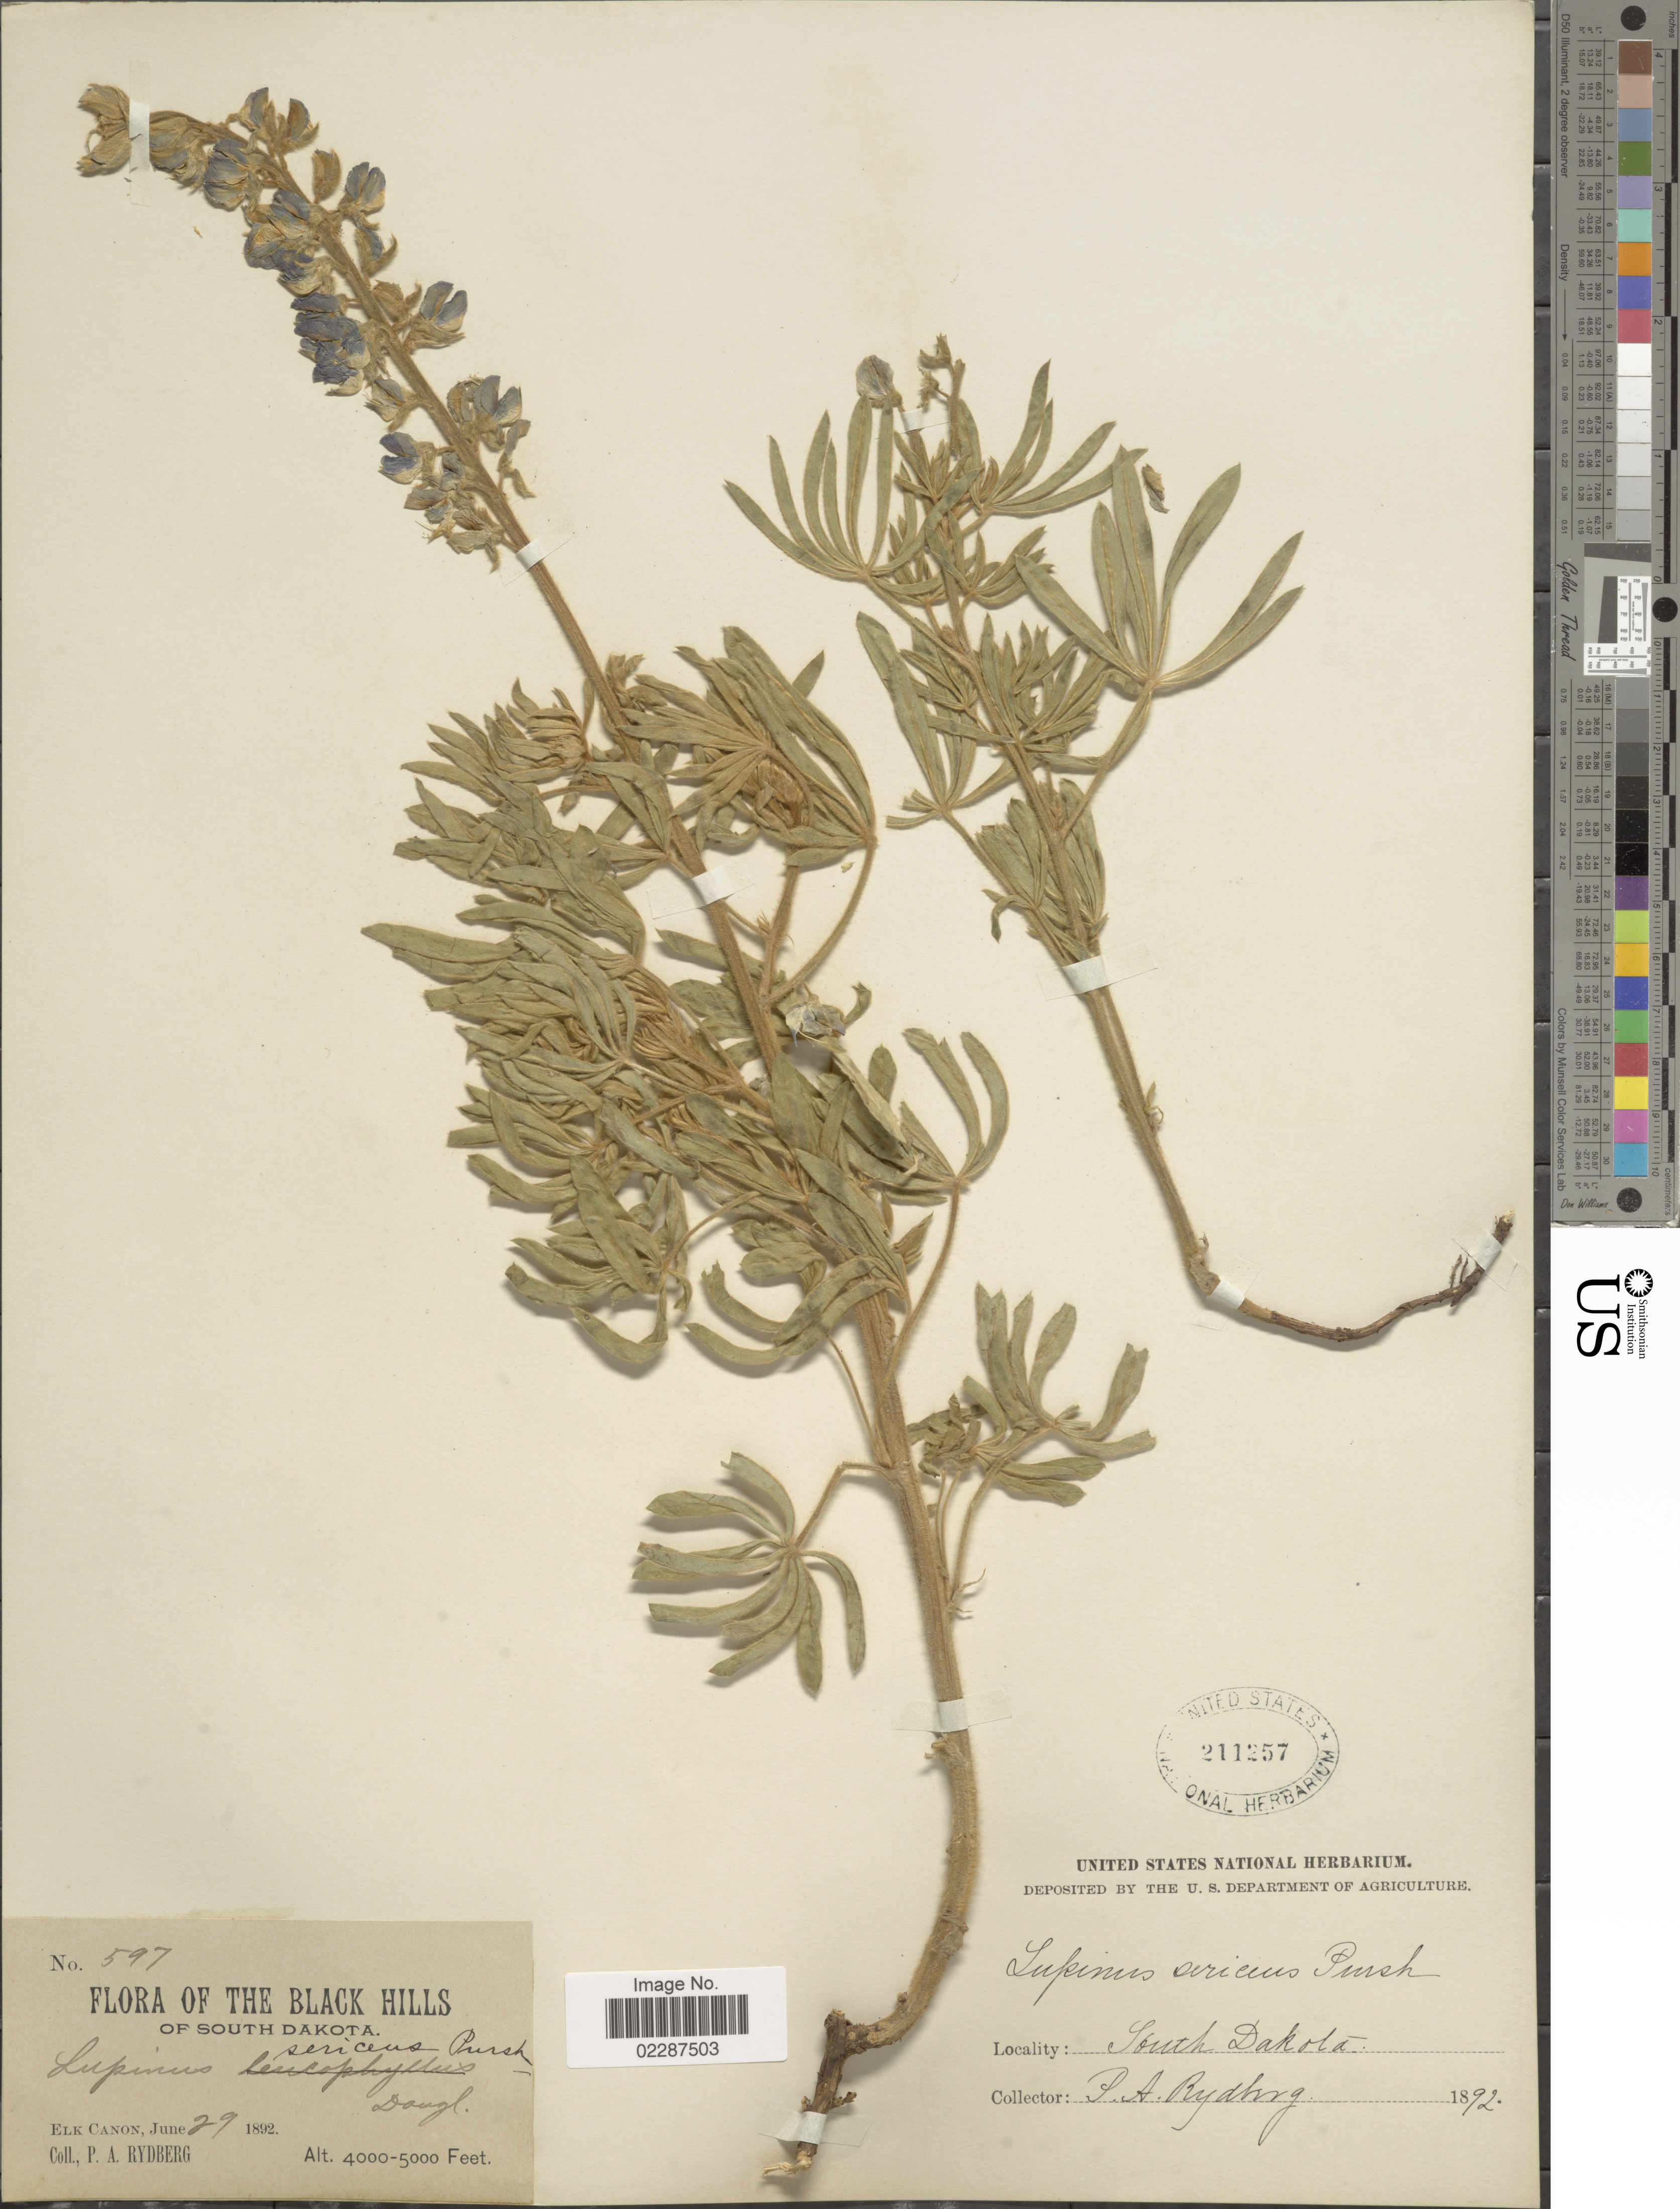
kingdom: Plantae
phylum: Tracheophyta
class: Magnoliopsida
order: Fabales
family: Fabaceae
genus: Lupinus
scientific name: Lupinus sericeus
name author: Pursh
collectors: P. A. Rydberg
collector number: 597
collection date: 1892-06-29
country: United States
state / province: South Dakota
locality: The Black Hills, Elk Canon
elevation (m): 1219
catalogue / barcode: US 211257